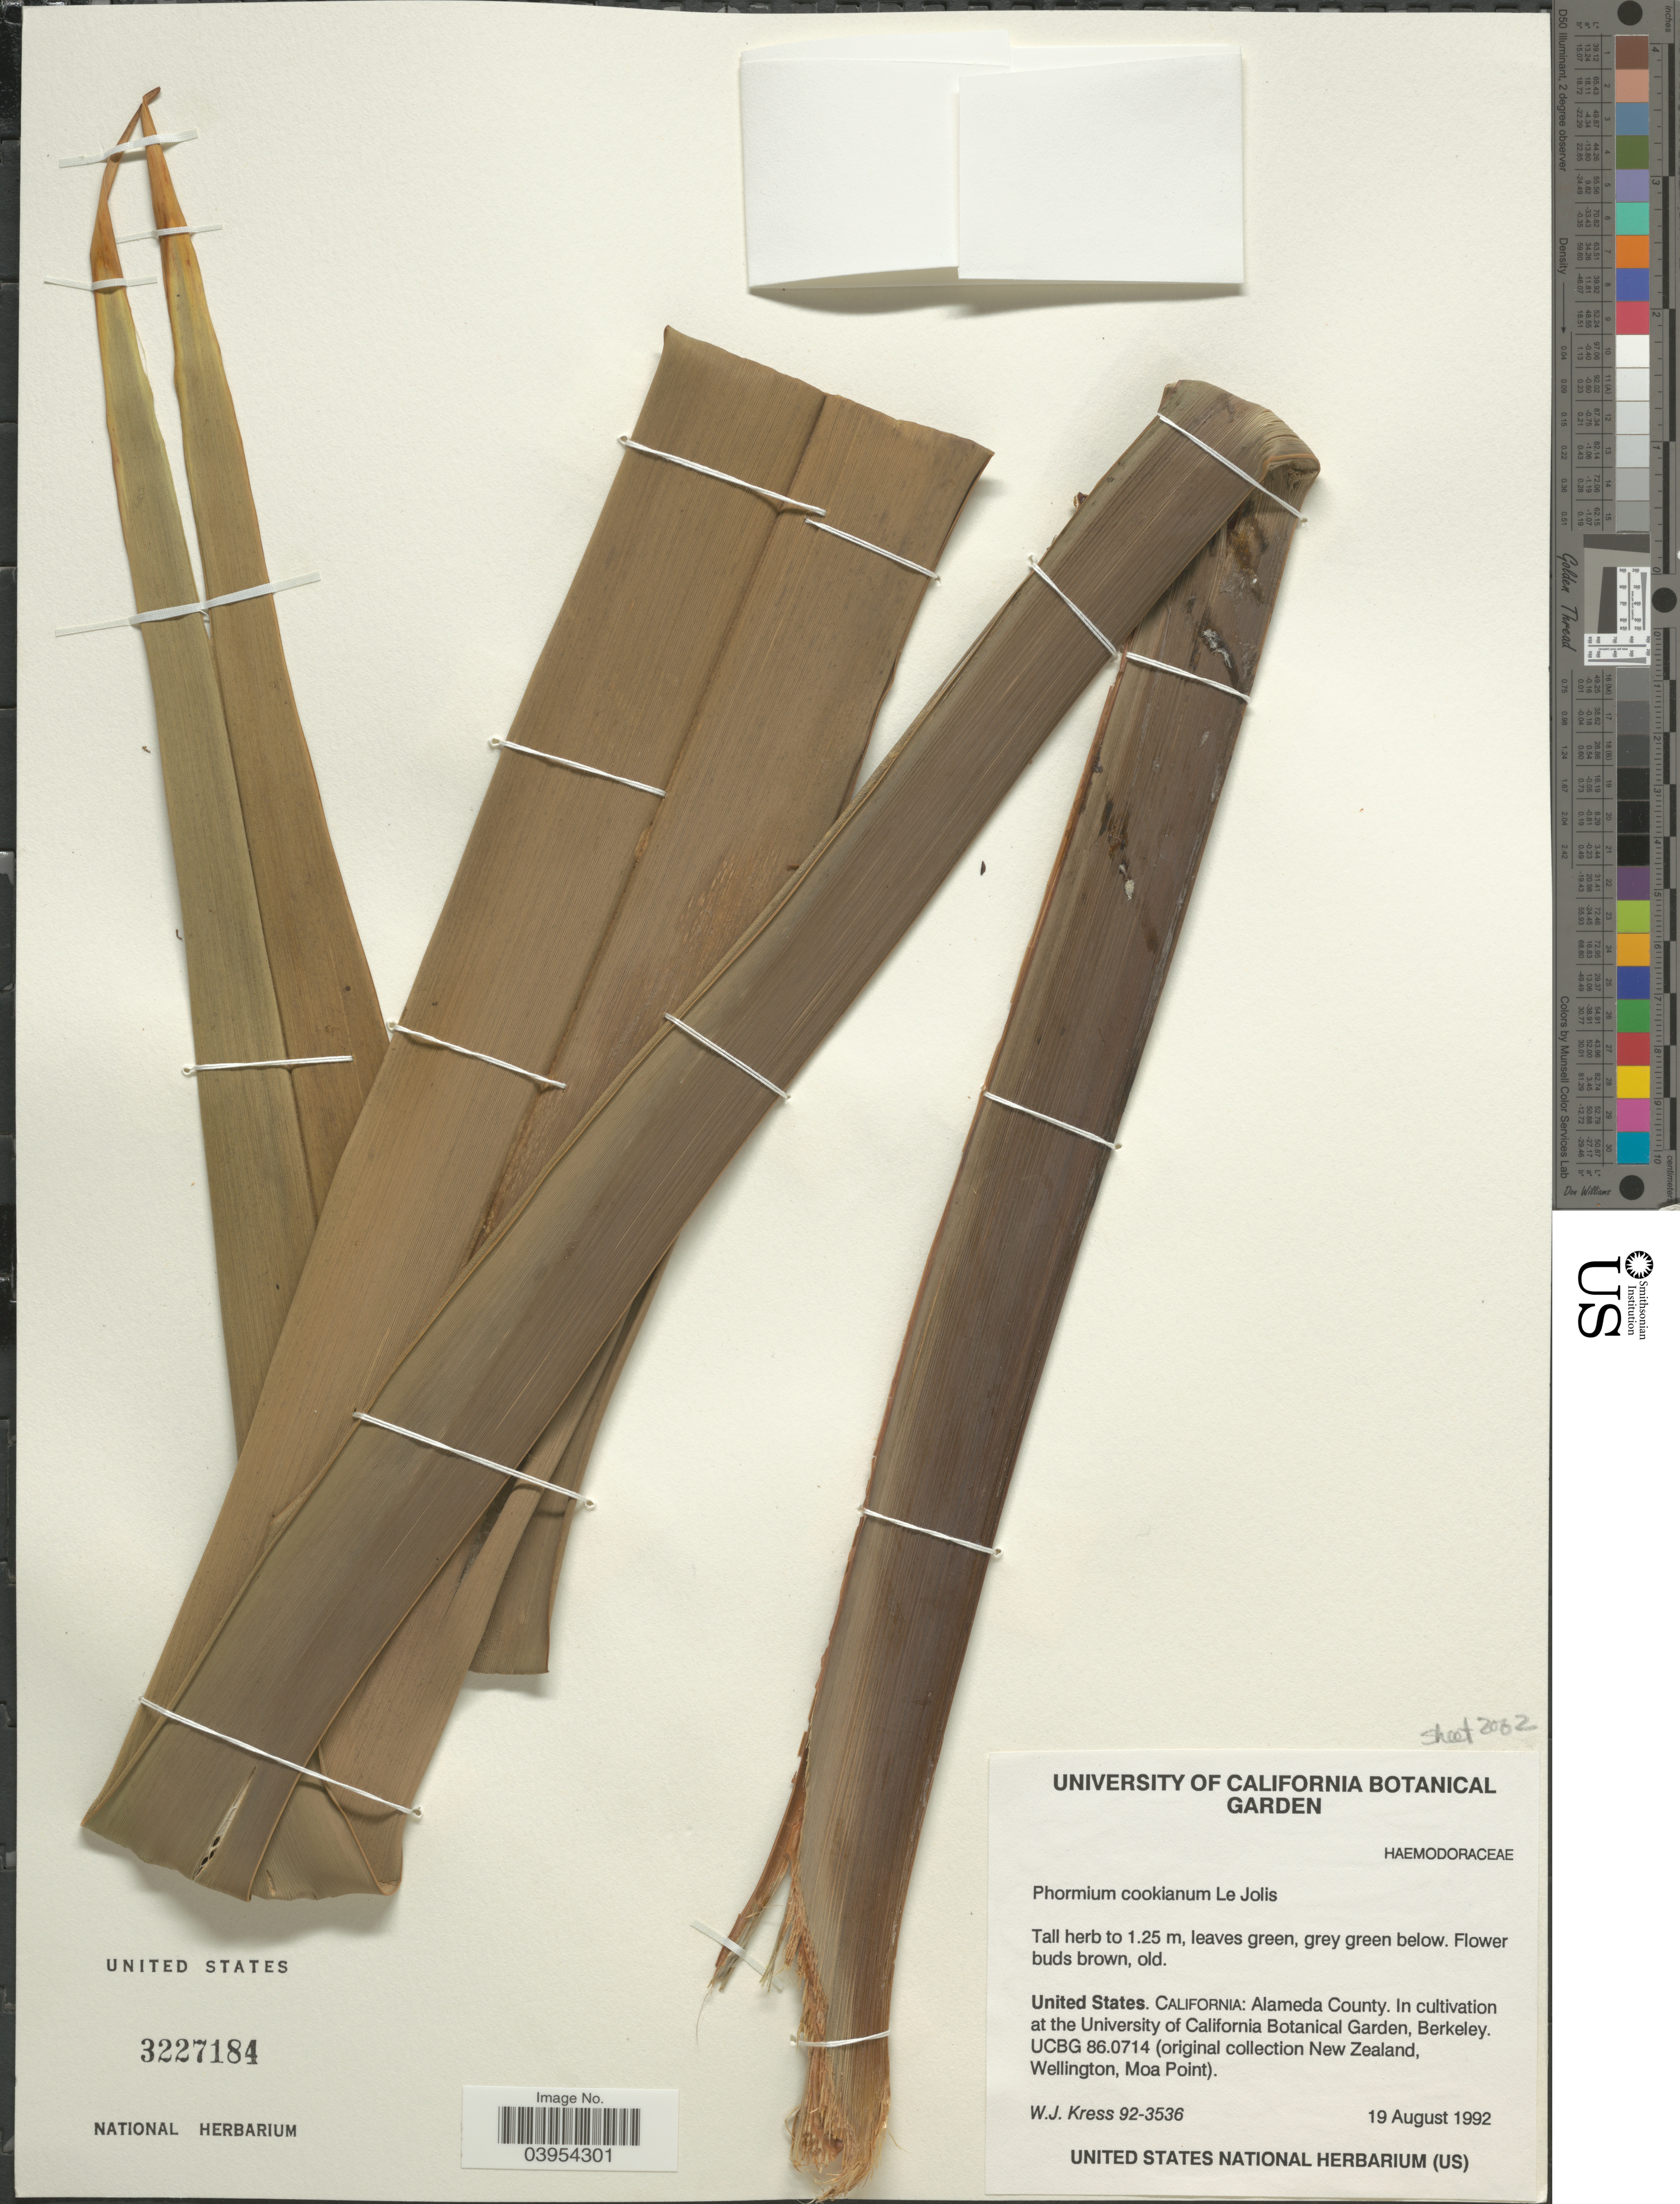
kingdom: Plantae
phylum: Tracheophyta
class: Liliopsida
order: Asparagales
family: Asphodelaceae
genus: Phormium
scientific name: Phormium cookianum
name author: Le Jol.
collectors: W. J. Kress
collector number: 92-3536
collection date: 1992-08-19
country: United States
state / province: California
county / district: Alameda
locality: Alameda County. In cultivation at the University of California Botanical Garden, Berkeley. UCBG 86.0714.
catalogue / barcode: US 3227184